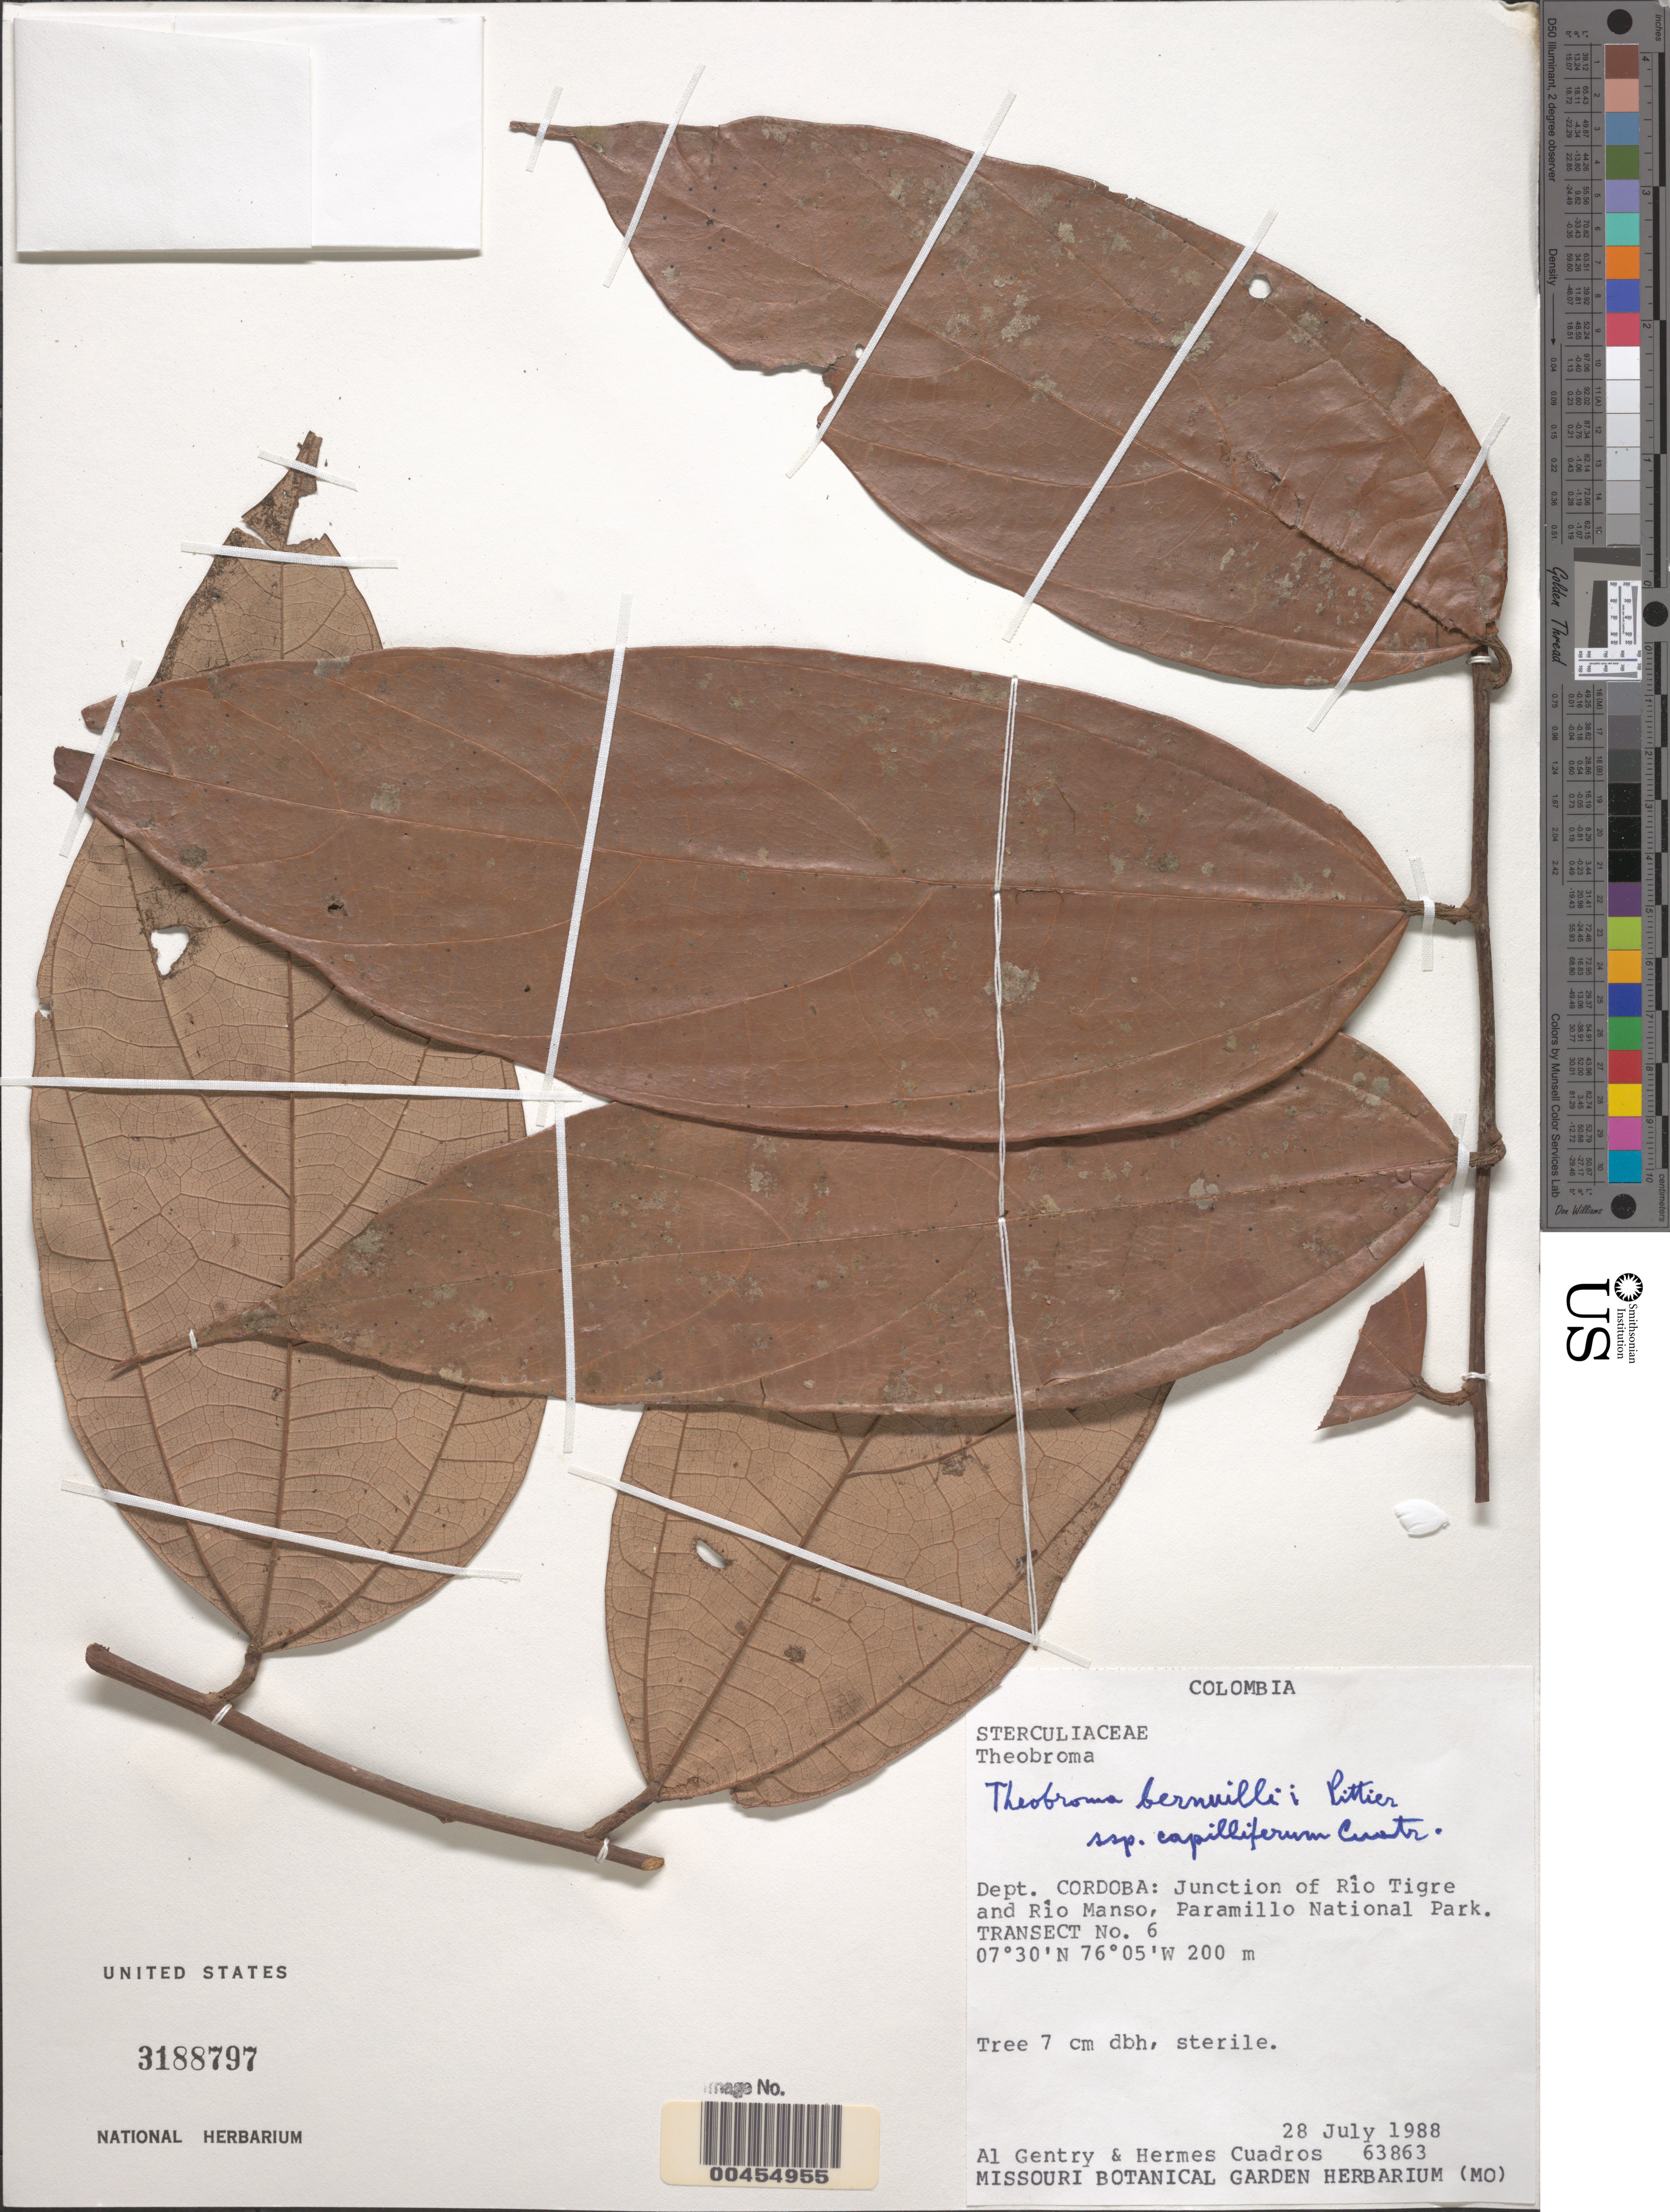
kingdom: Plantae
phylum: Tracheophyta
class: Magnoliopsida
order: Malvales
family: Malvaceae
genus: Theobroma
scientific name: Theobroma glaucum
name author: H. Karst.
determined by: Dorr, L. J., (BOT), Smithsonian Institution - National Museum of Natural History (UNITED STATES)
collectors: A. H. Gentry & H. Cuadros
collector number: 63863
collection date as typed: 28 Jul 1988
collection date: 1988-07-28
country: Colombia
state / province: Córdoba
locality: Río Tígre and Río Manso junction, Paramillo National Park, transect no. 6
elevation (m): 200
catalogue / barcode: US 3188797